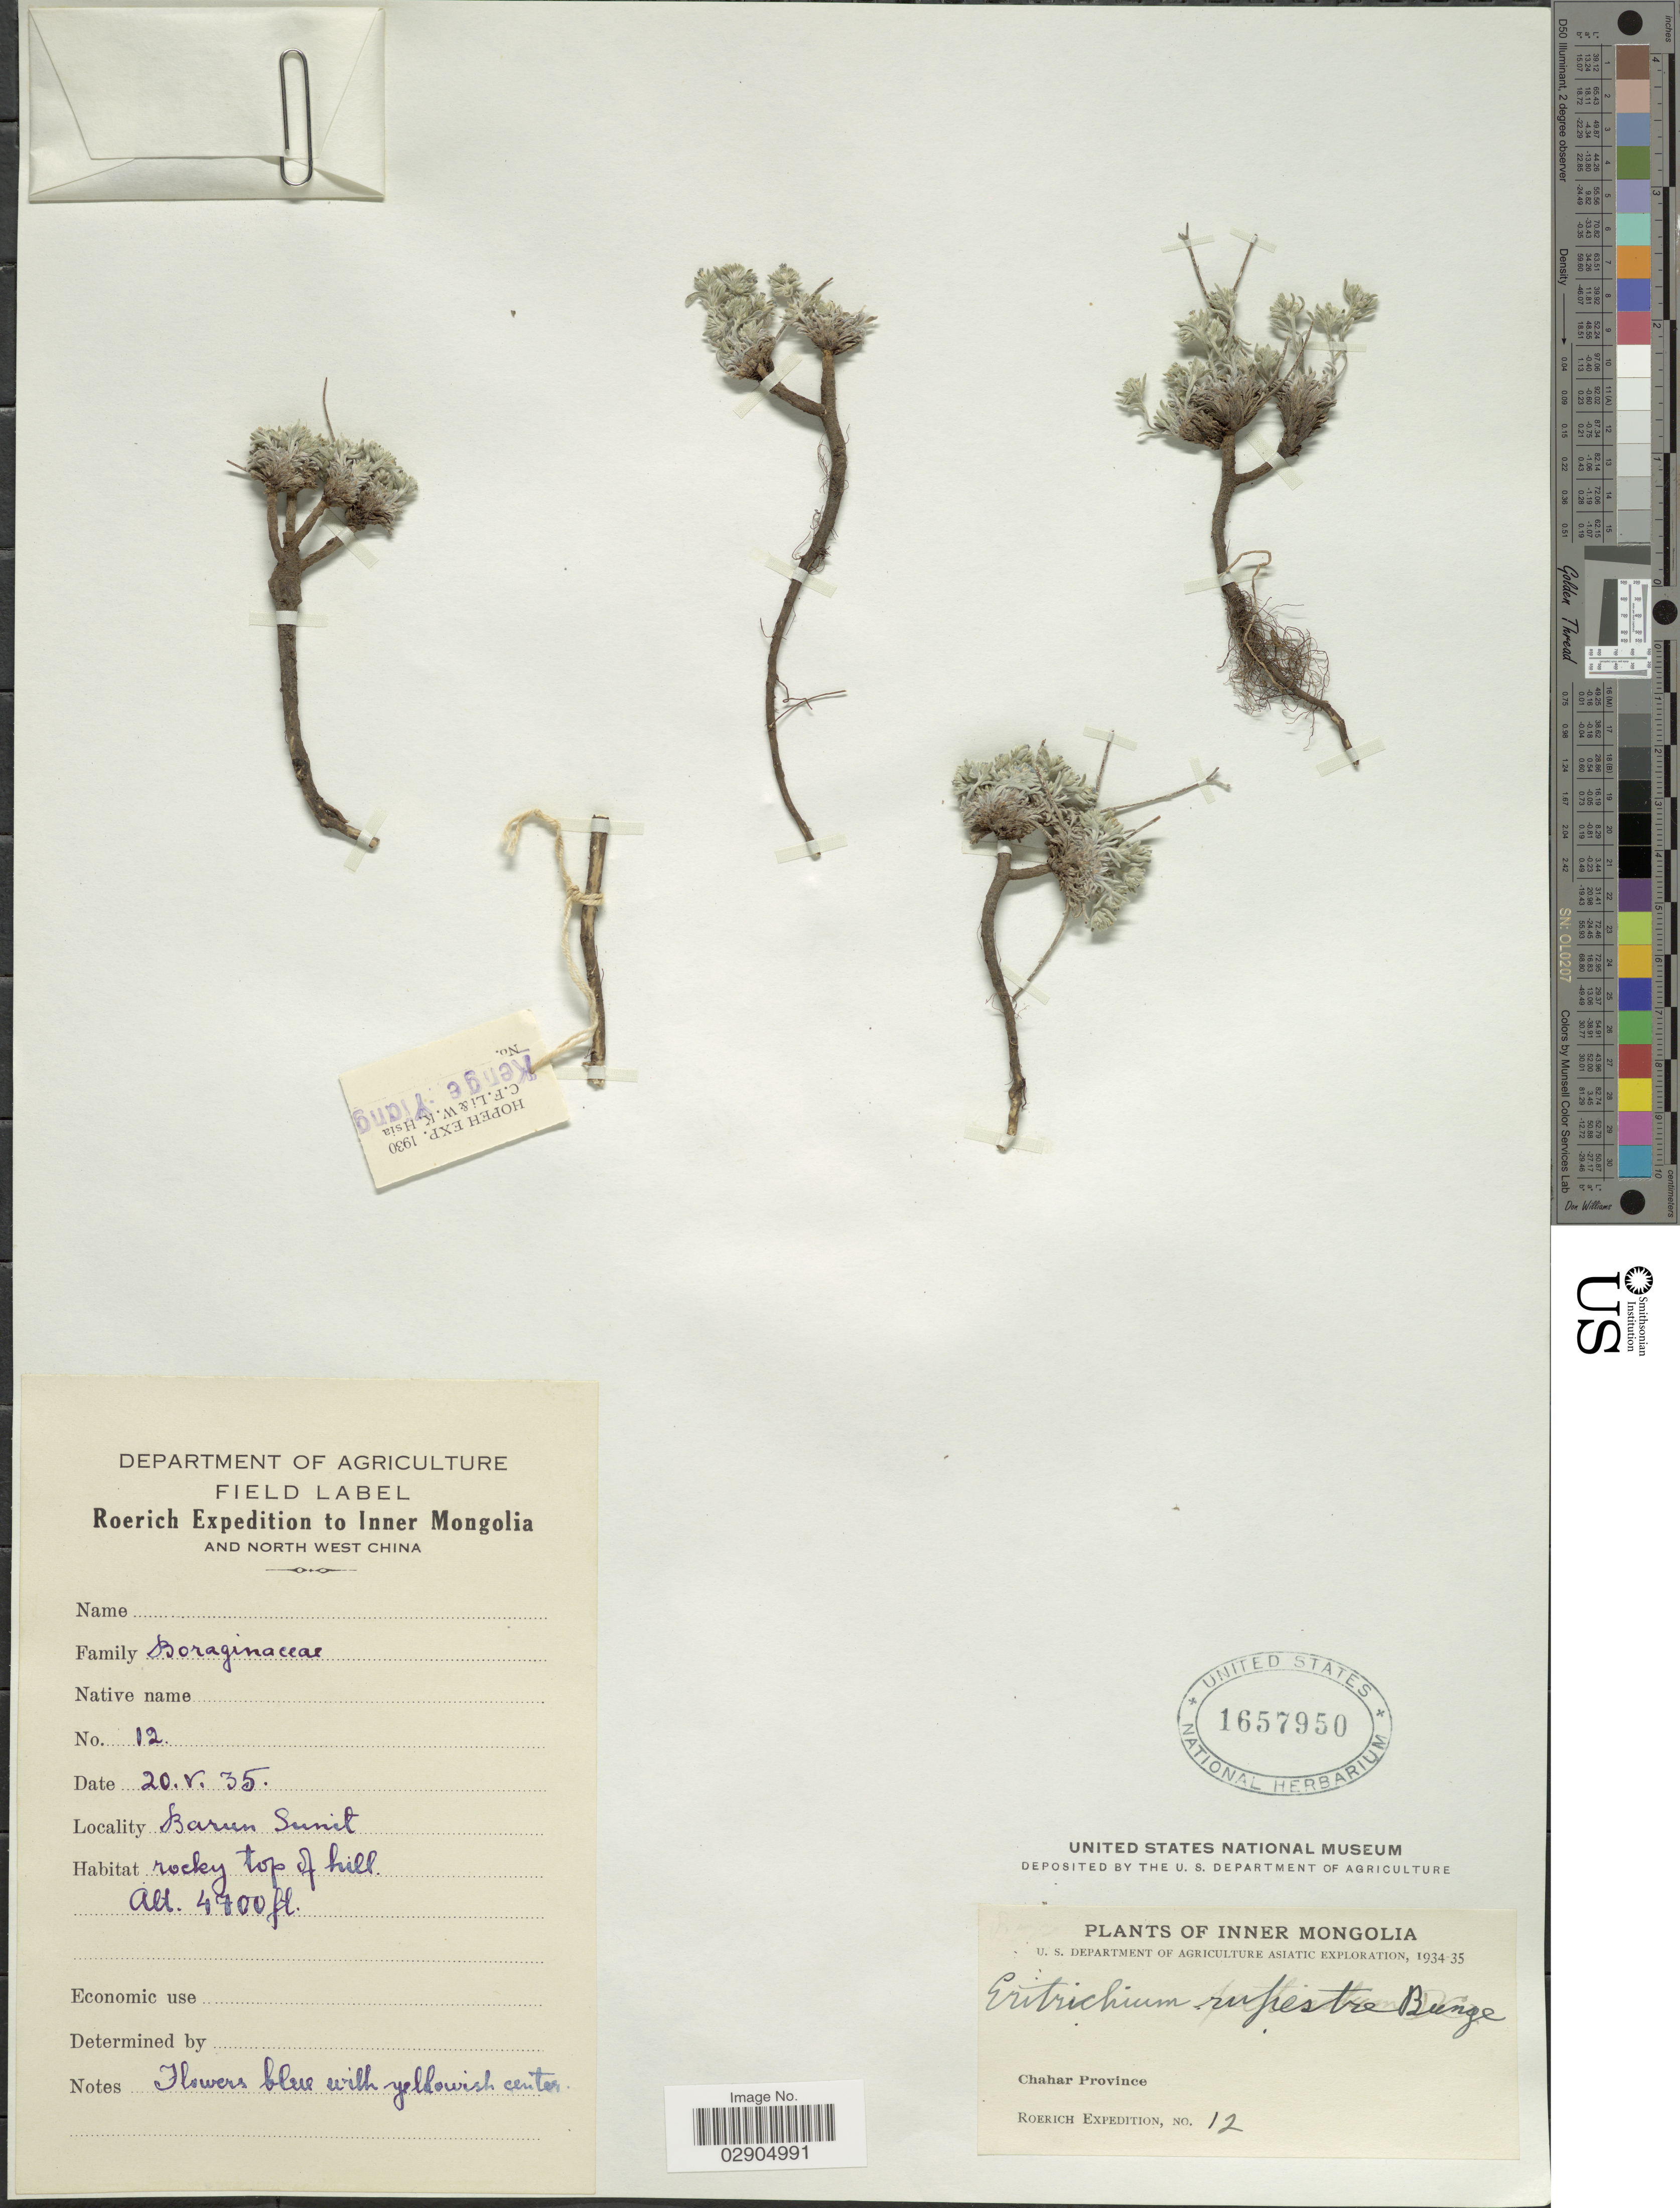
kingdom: Plantae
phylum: Tracheophyta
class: Magnoliopsida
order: Boraginales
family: Boraginaceae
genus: Eritrichium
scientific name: Eritrichium rupestre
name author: (Pall. ex Georgi) Bunge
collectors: Roerich Expedition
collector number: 12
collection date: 1935-05-20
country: China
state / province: Nei Monggol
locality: Inner Mongolia. North West China. Barun Sunit. Chahar Province.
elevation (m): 1463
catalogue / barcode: US 1657950